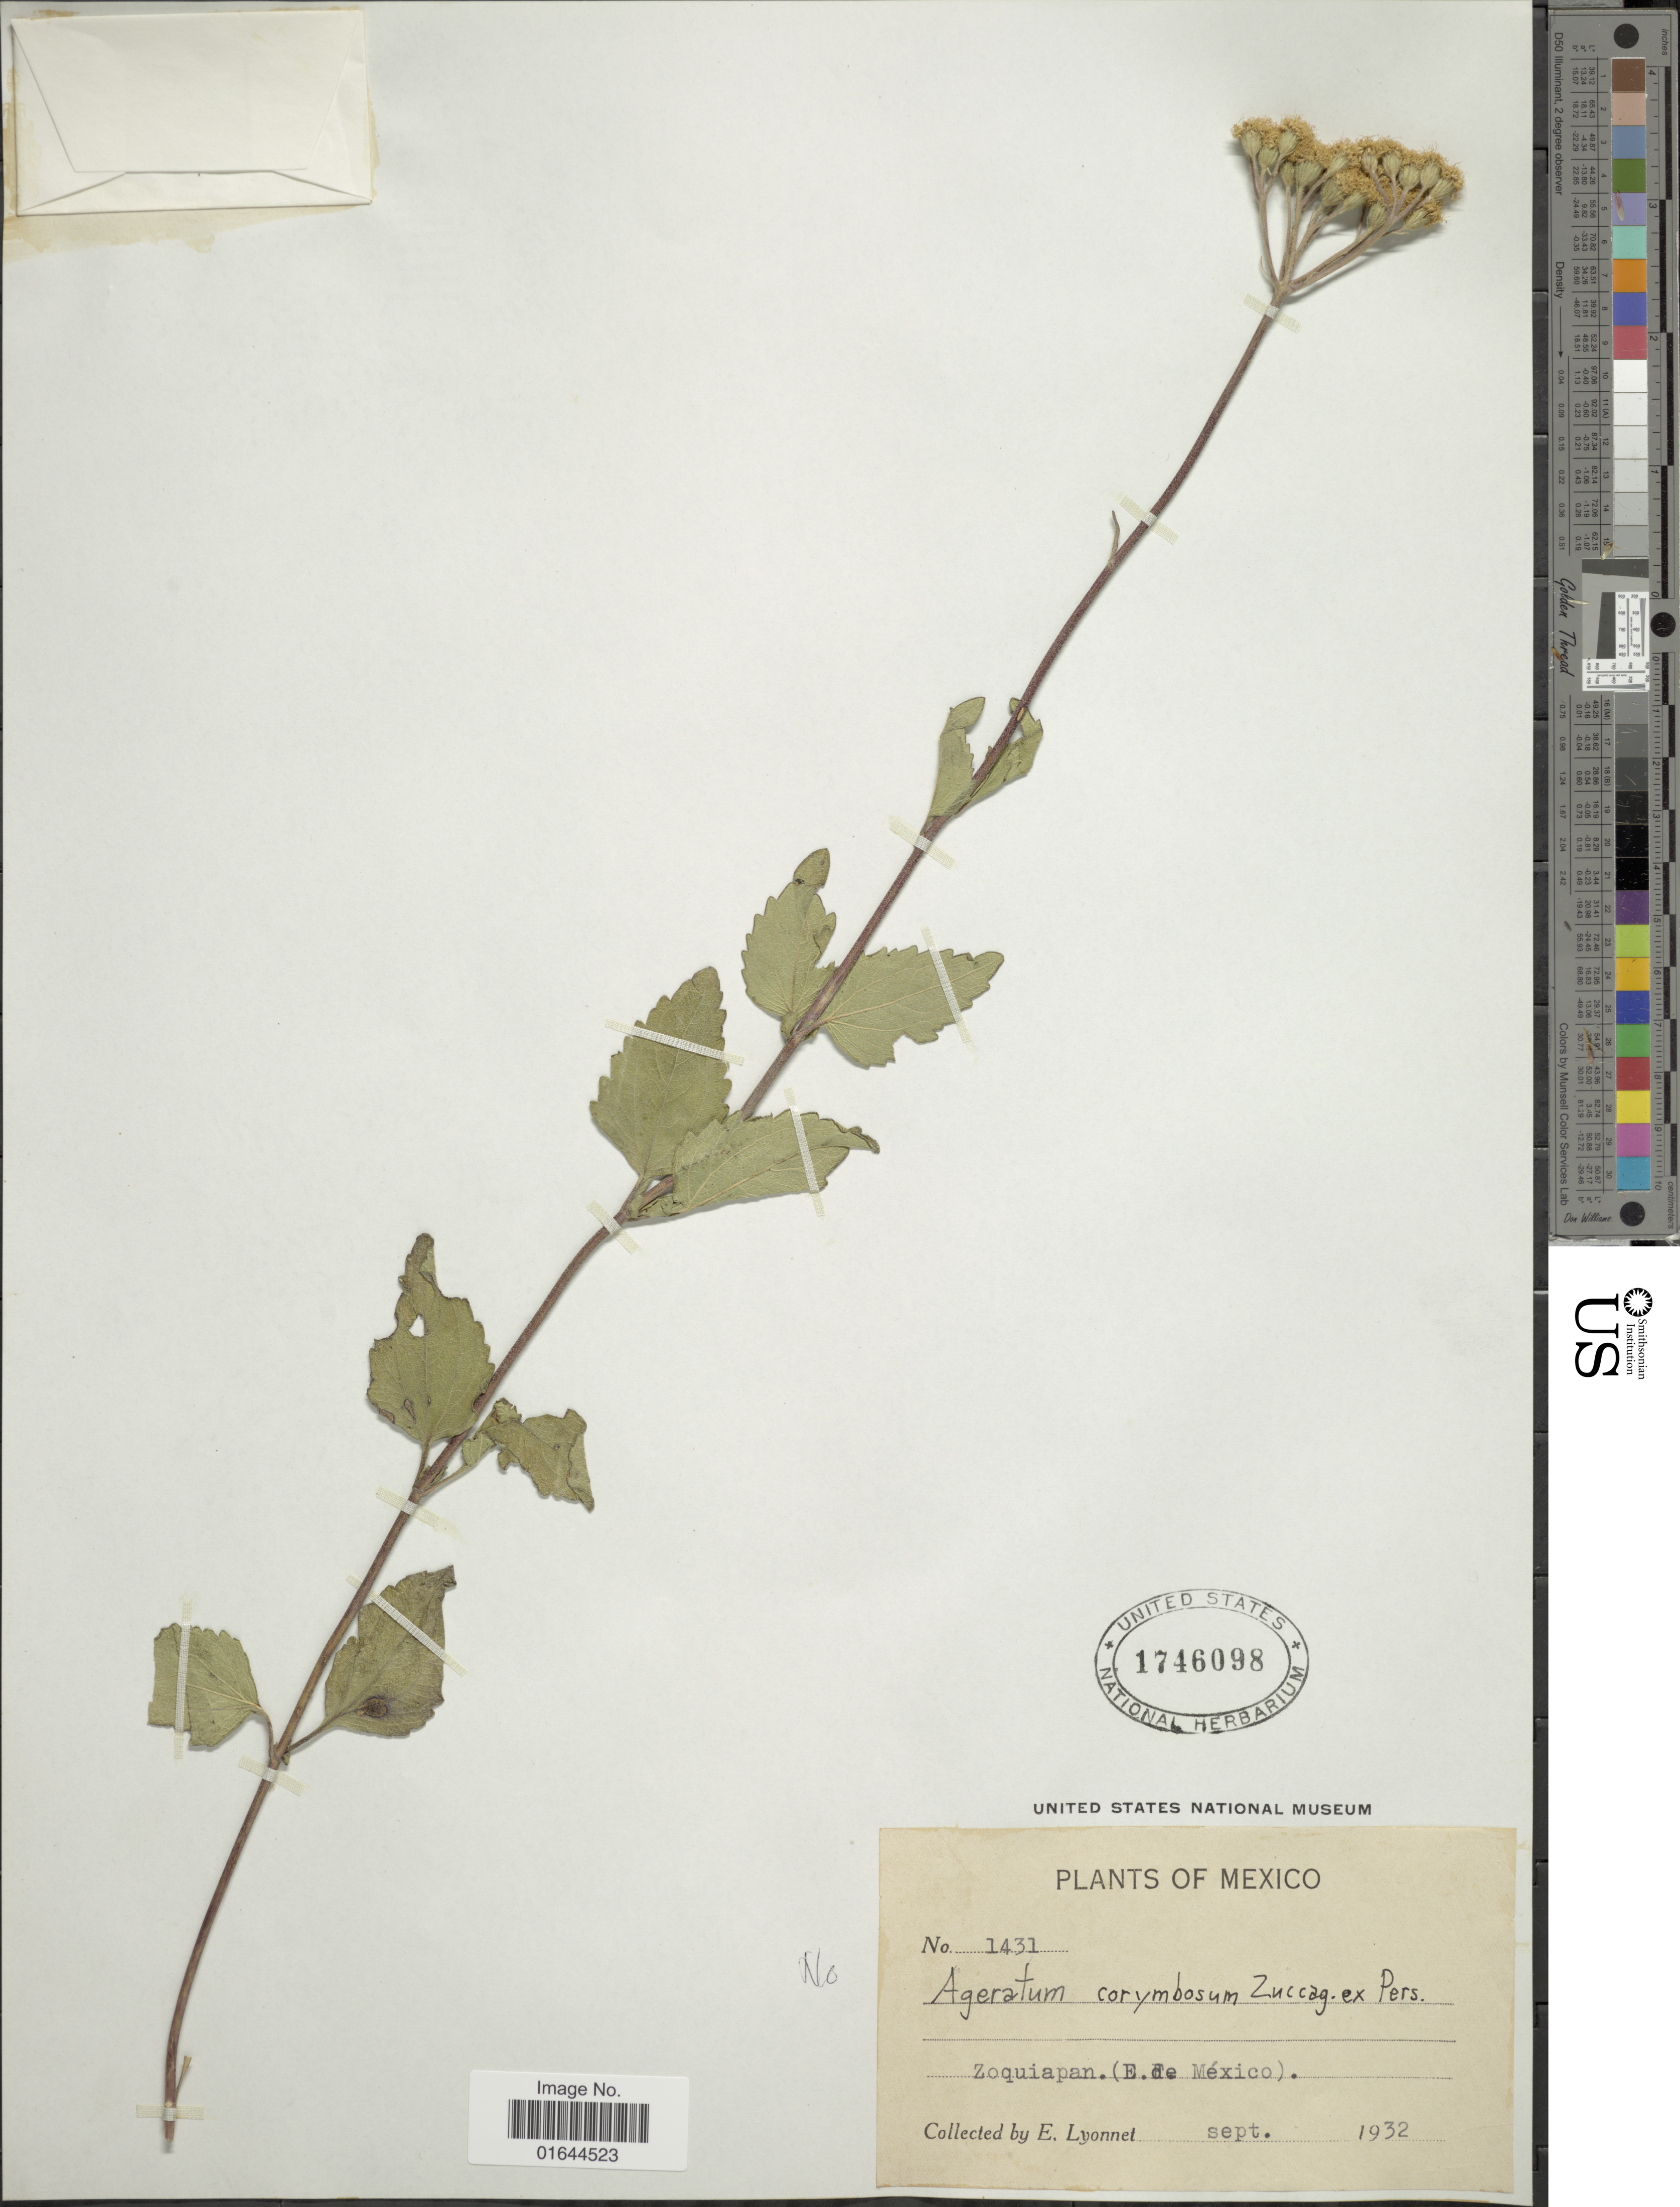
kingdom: Plantae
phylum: Tracheophyta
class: Magnoliopsida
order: Asterales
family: Asteraceae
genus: Ageratum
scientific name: Ageratum corymbosum f. corymbosum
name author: Zuccagni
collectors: E. Lyonnet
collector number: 1431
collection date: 1932-09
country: Mexico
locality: Zoquiapan (E. de Mexico).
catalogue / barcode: US 1746098